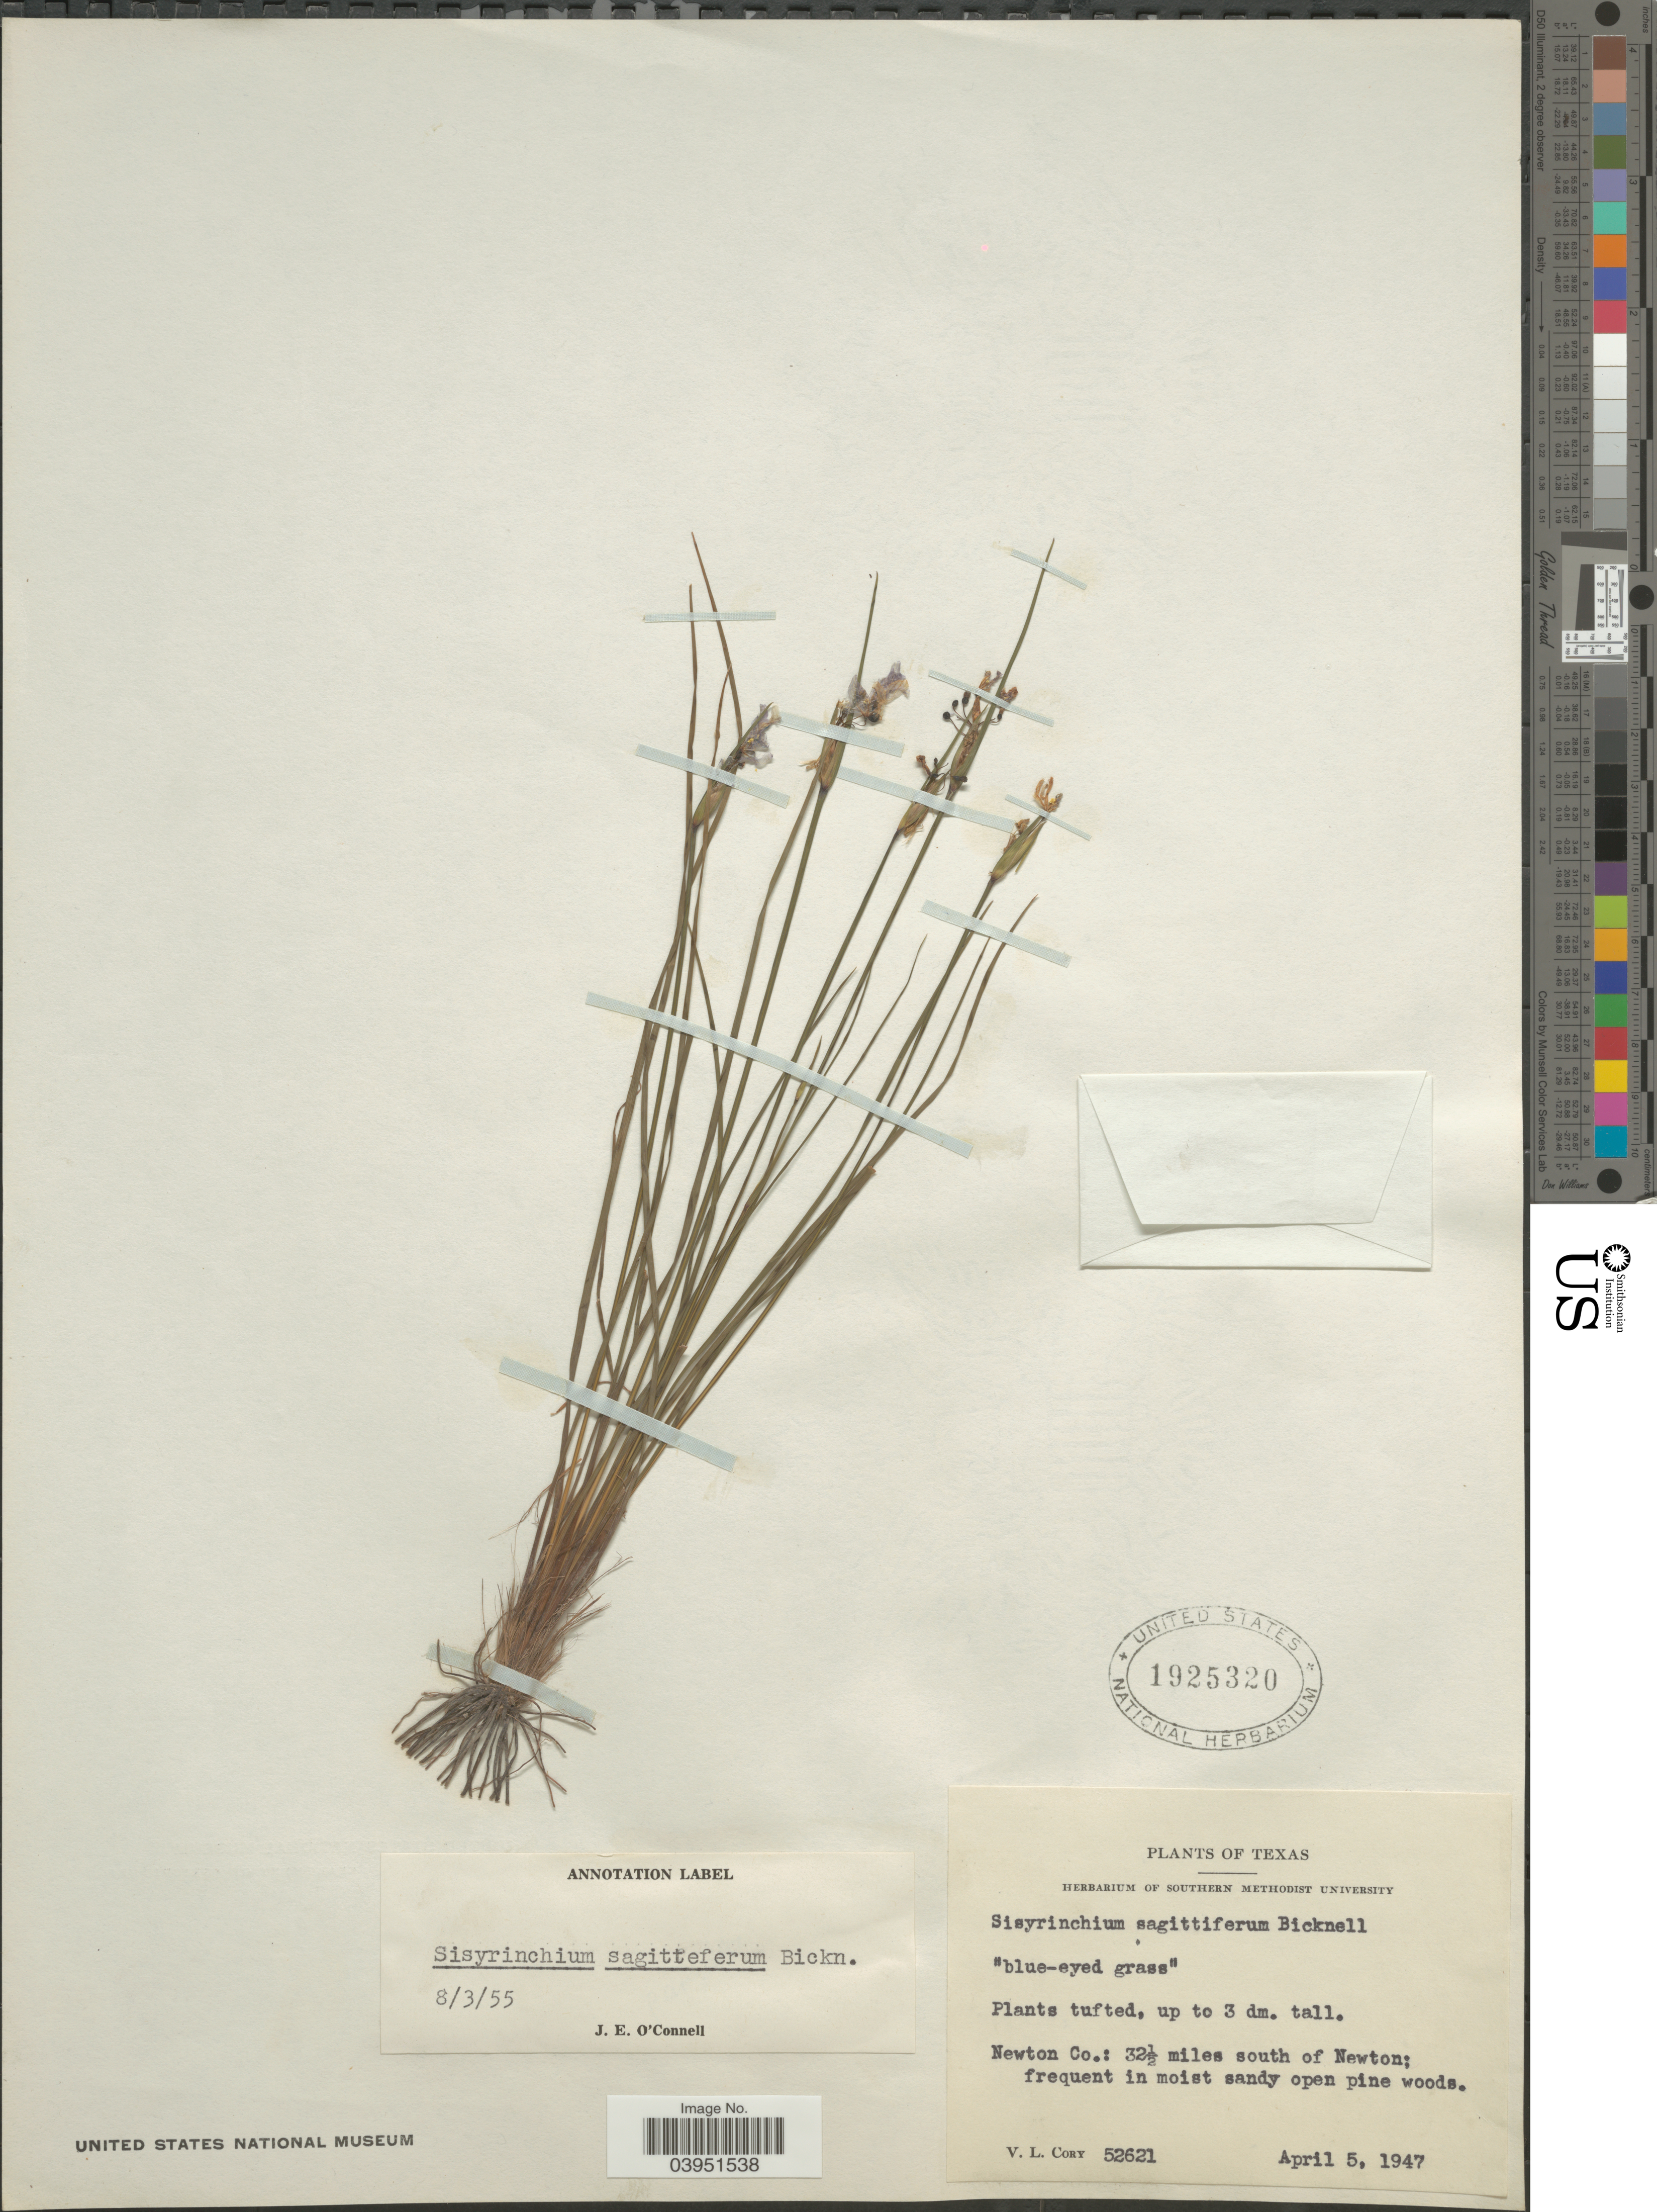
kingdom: Plantae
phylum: Tracheophyta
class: Liliopsida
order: Asparagales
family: Iridaceae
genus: Sisyrinchium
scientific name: Sisyrinchium sagittiferum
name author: E.P. Bicknell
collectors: V. Cory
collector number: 52621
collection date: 1947-04-05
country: United States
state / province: Texas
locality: Newton Co.: 32½ miles south of Newton.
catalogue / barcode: US 1925320